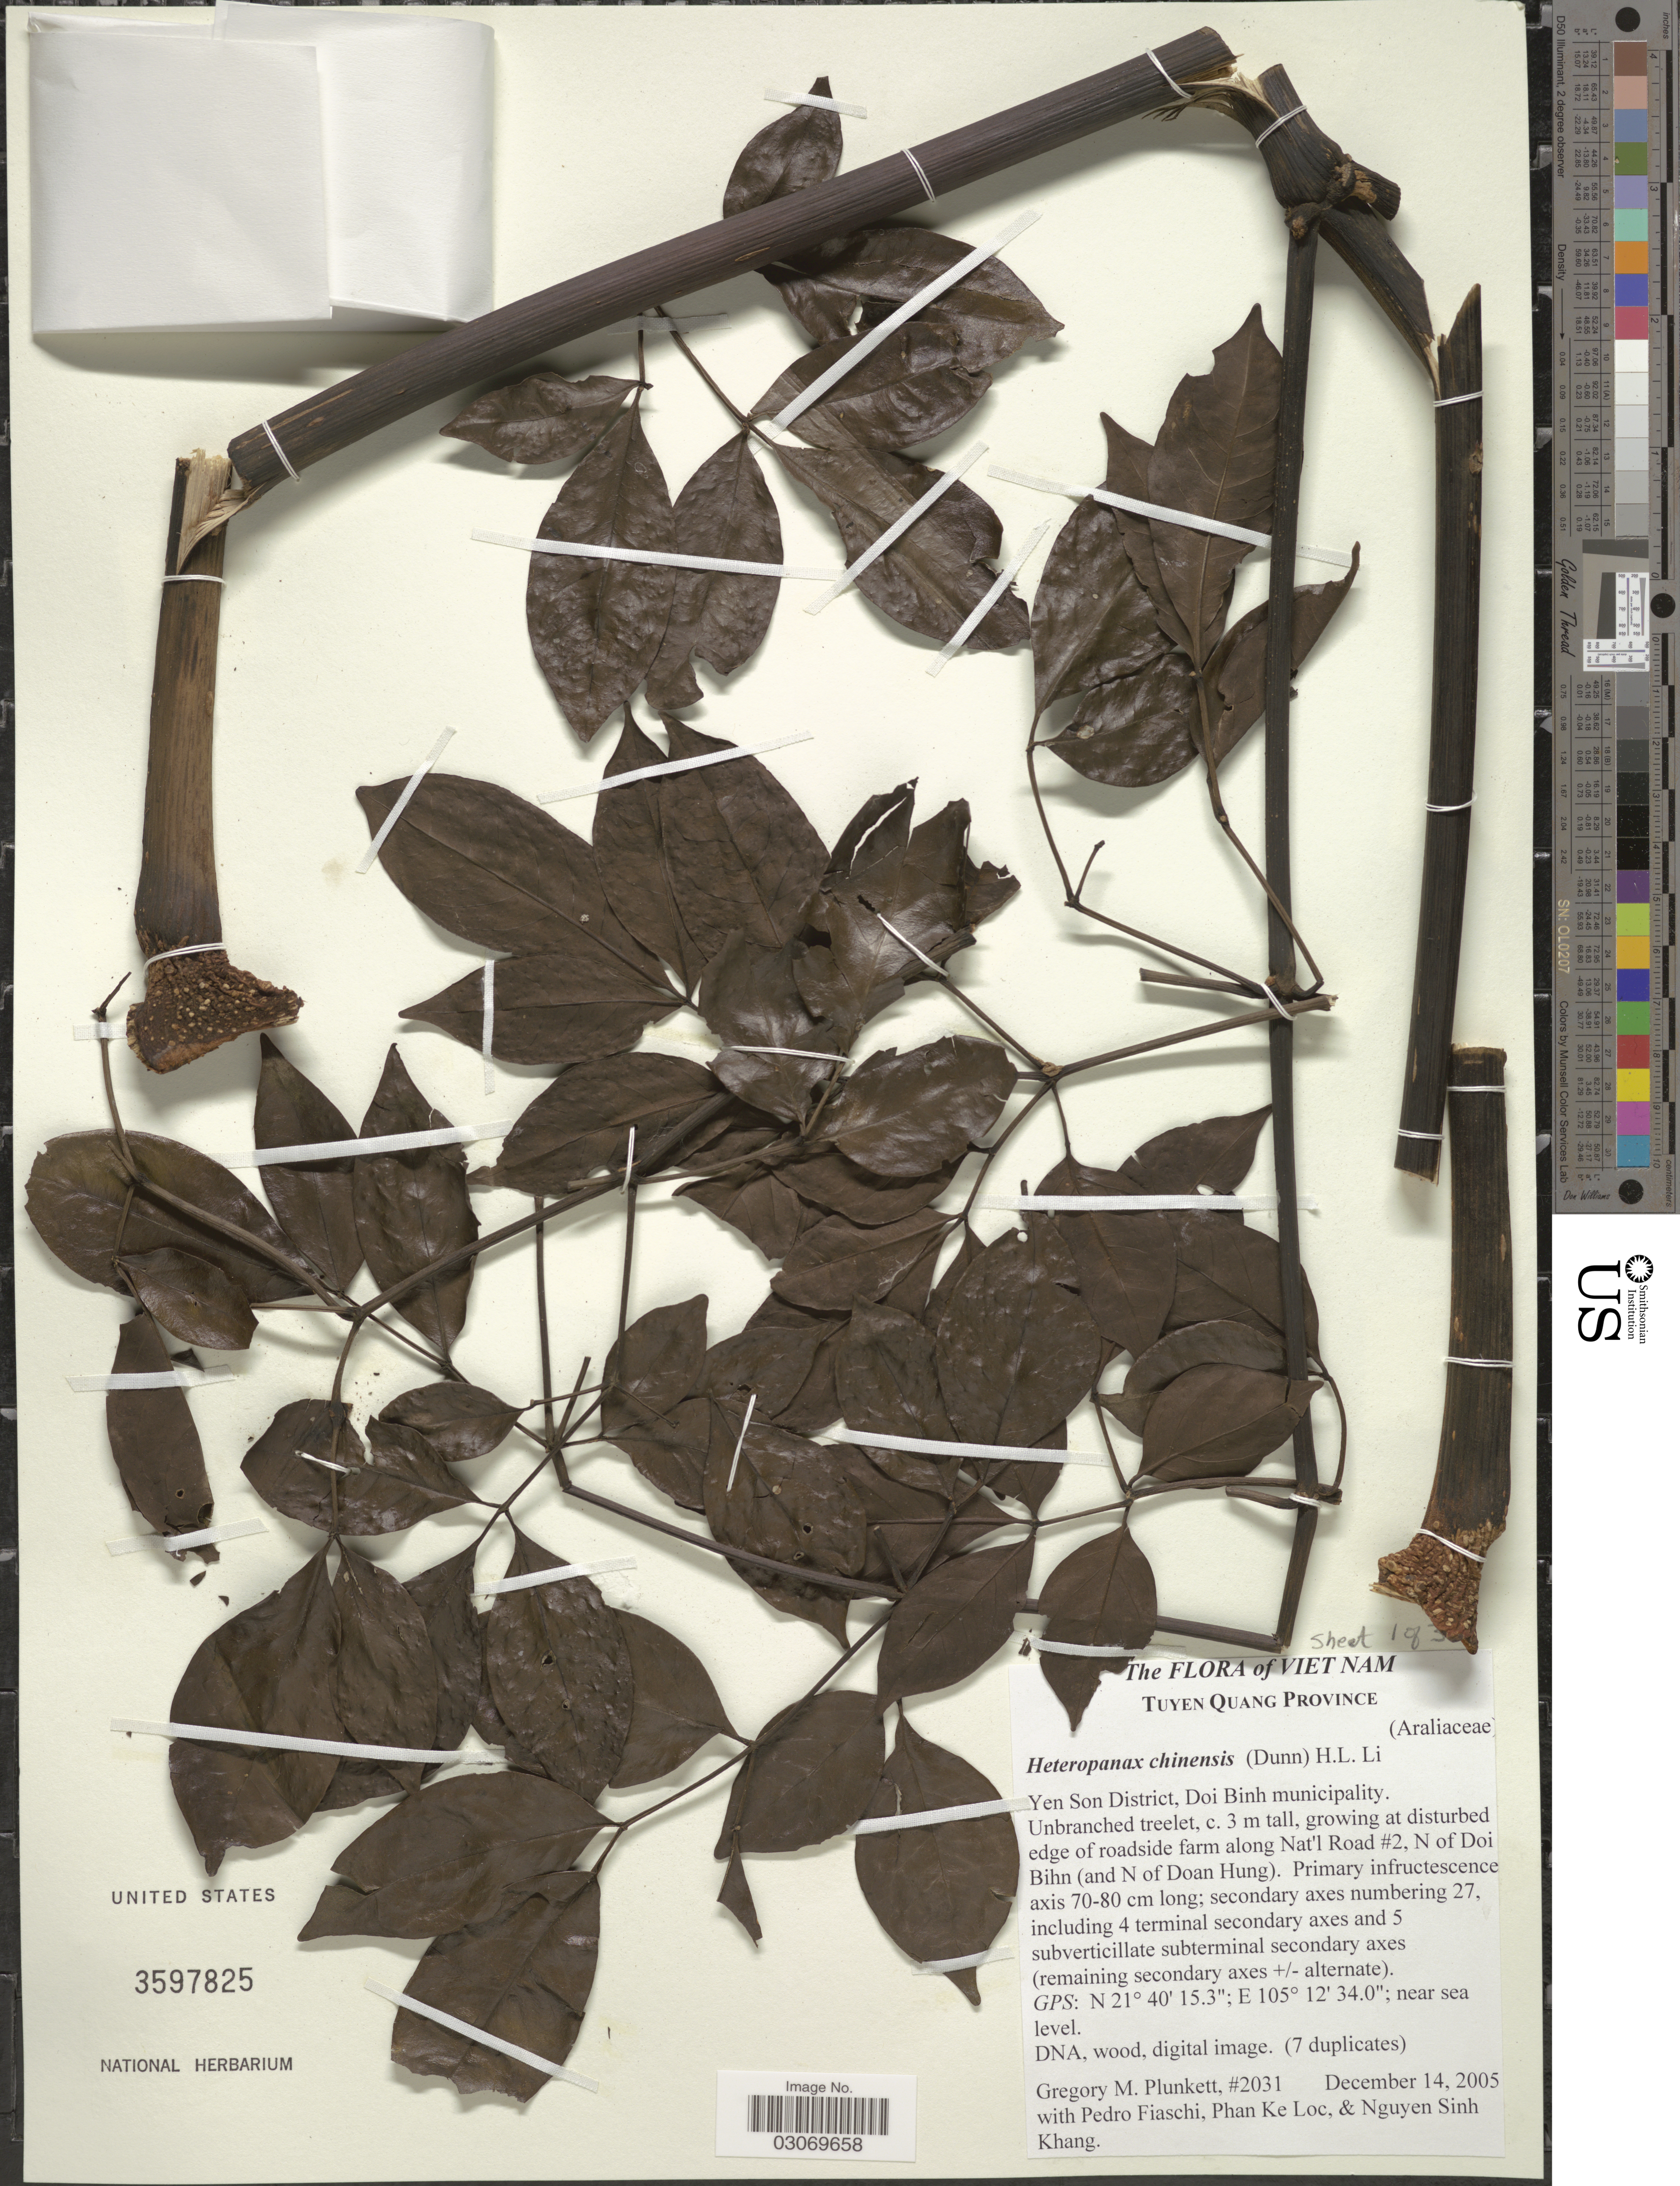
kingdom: Plantae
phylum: Tracheophyta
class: Magnoliopsida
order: Apiales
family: Araliaceae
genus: Heteropanax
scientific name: Heteropanax chinensis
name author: (Dunn) H.L. Li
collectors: G. M. Plunkett, P. Fiaschi, Phan Kê Lôc & N. Khang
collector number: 2031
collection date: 2005-12-14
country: Vietnam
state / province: Tuyen Quang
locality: Yen Son District, Doi Binh municipality, growing at disturbed edge of roadside farm along Nat'l Road #2, N of Doi Bihn (and N of Doan Hung).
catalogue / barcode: US 3597825